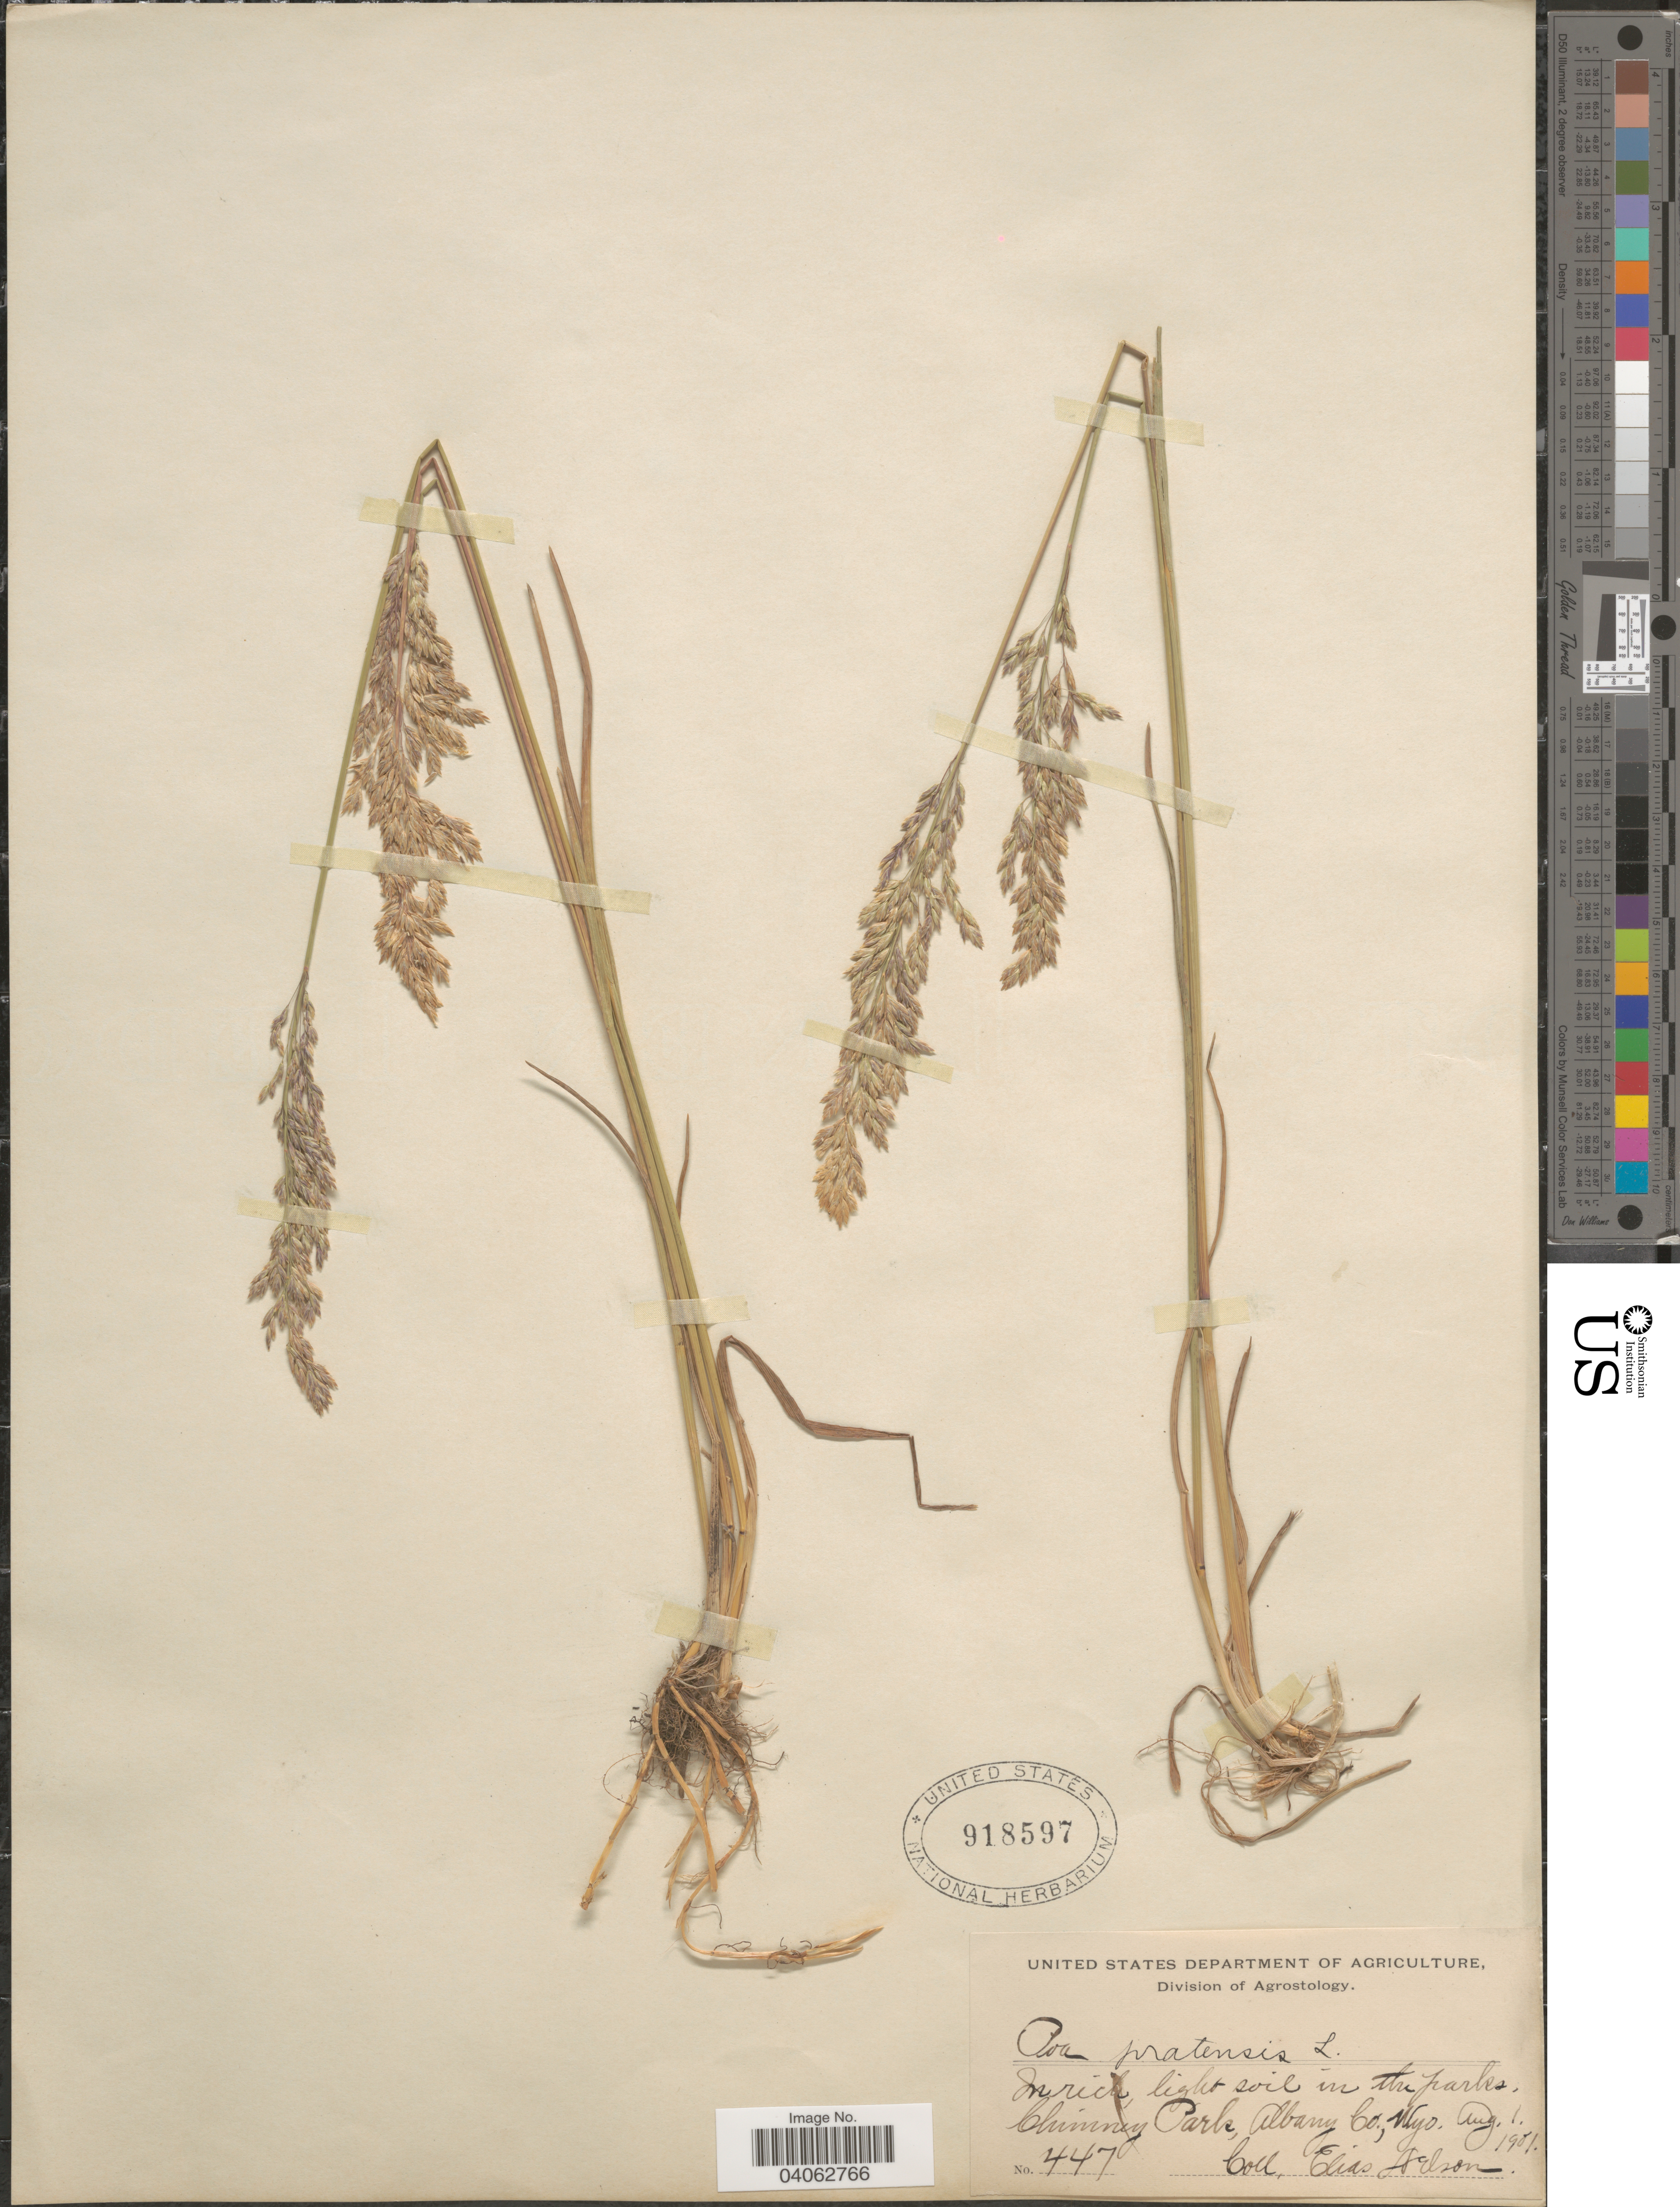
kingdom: Plantae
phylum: Tracheophyta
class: Liliopsida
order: Poales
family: Poaceae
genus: Poa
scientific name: Poa pratensis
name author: L.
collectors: E. Nelson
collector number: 447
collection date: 1901-08-01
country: United States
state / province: Wyoming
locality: Chimnet Park, Albany Co.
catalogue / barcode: US 918597